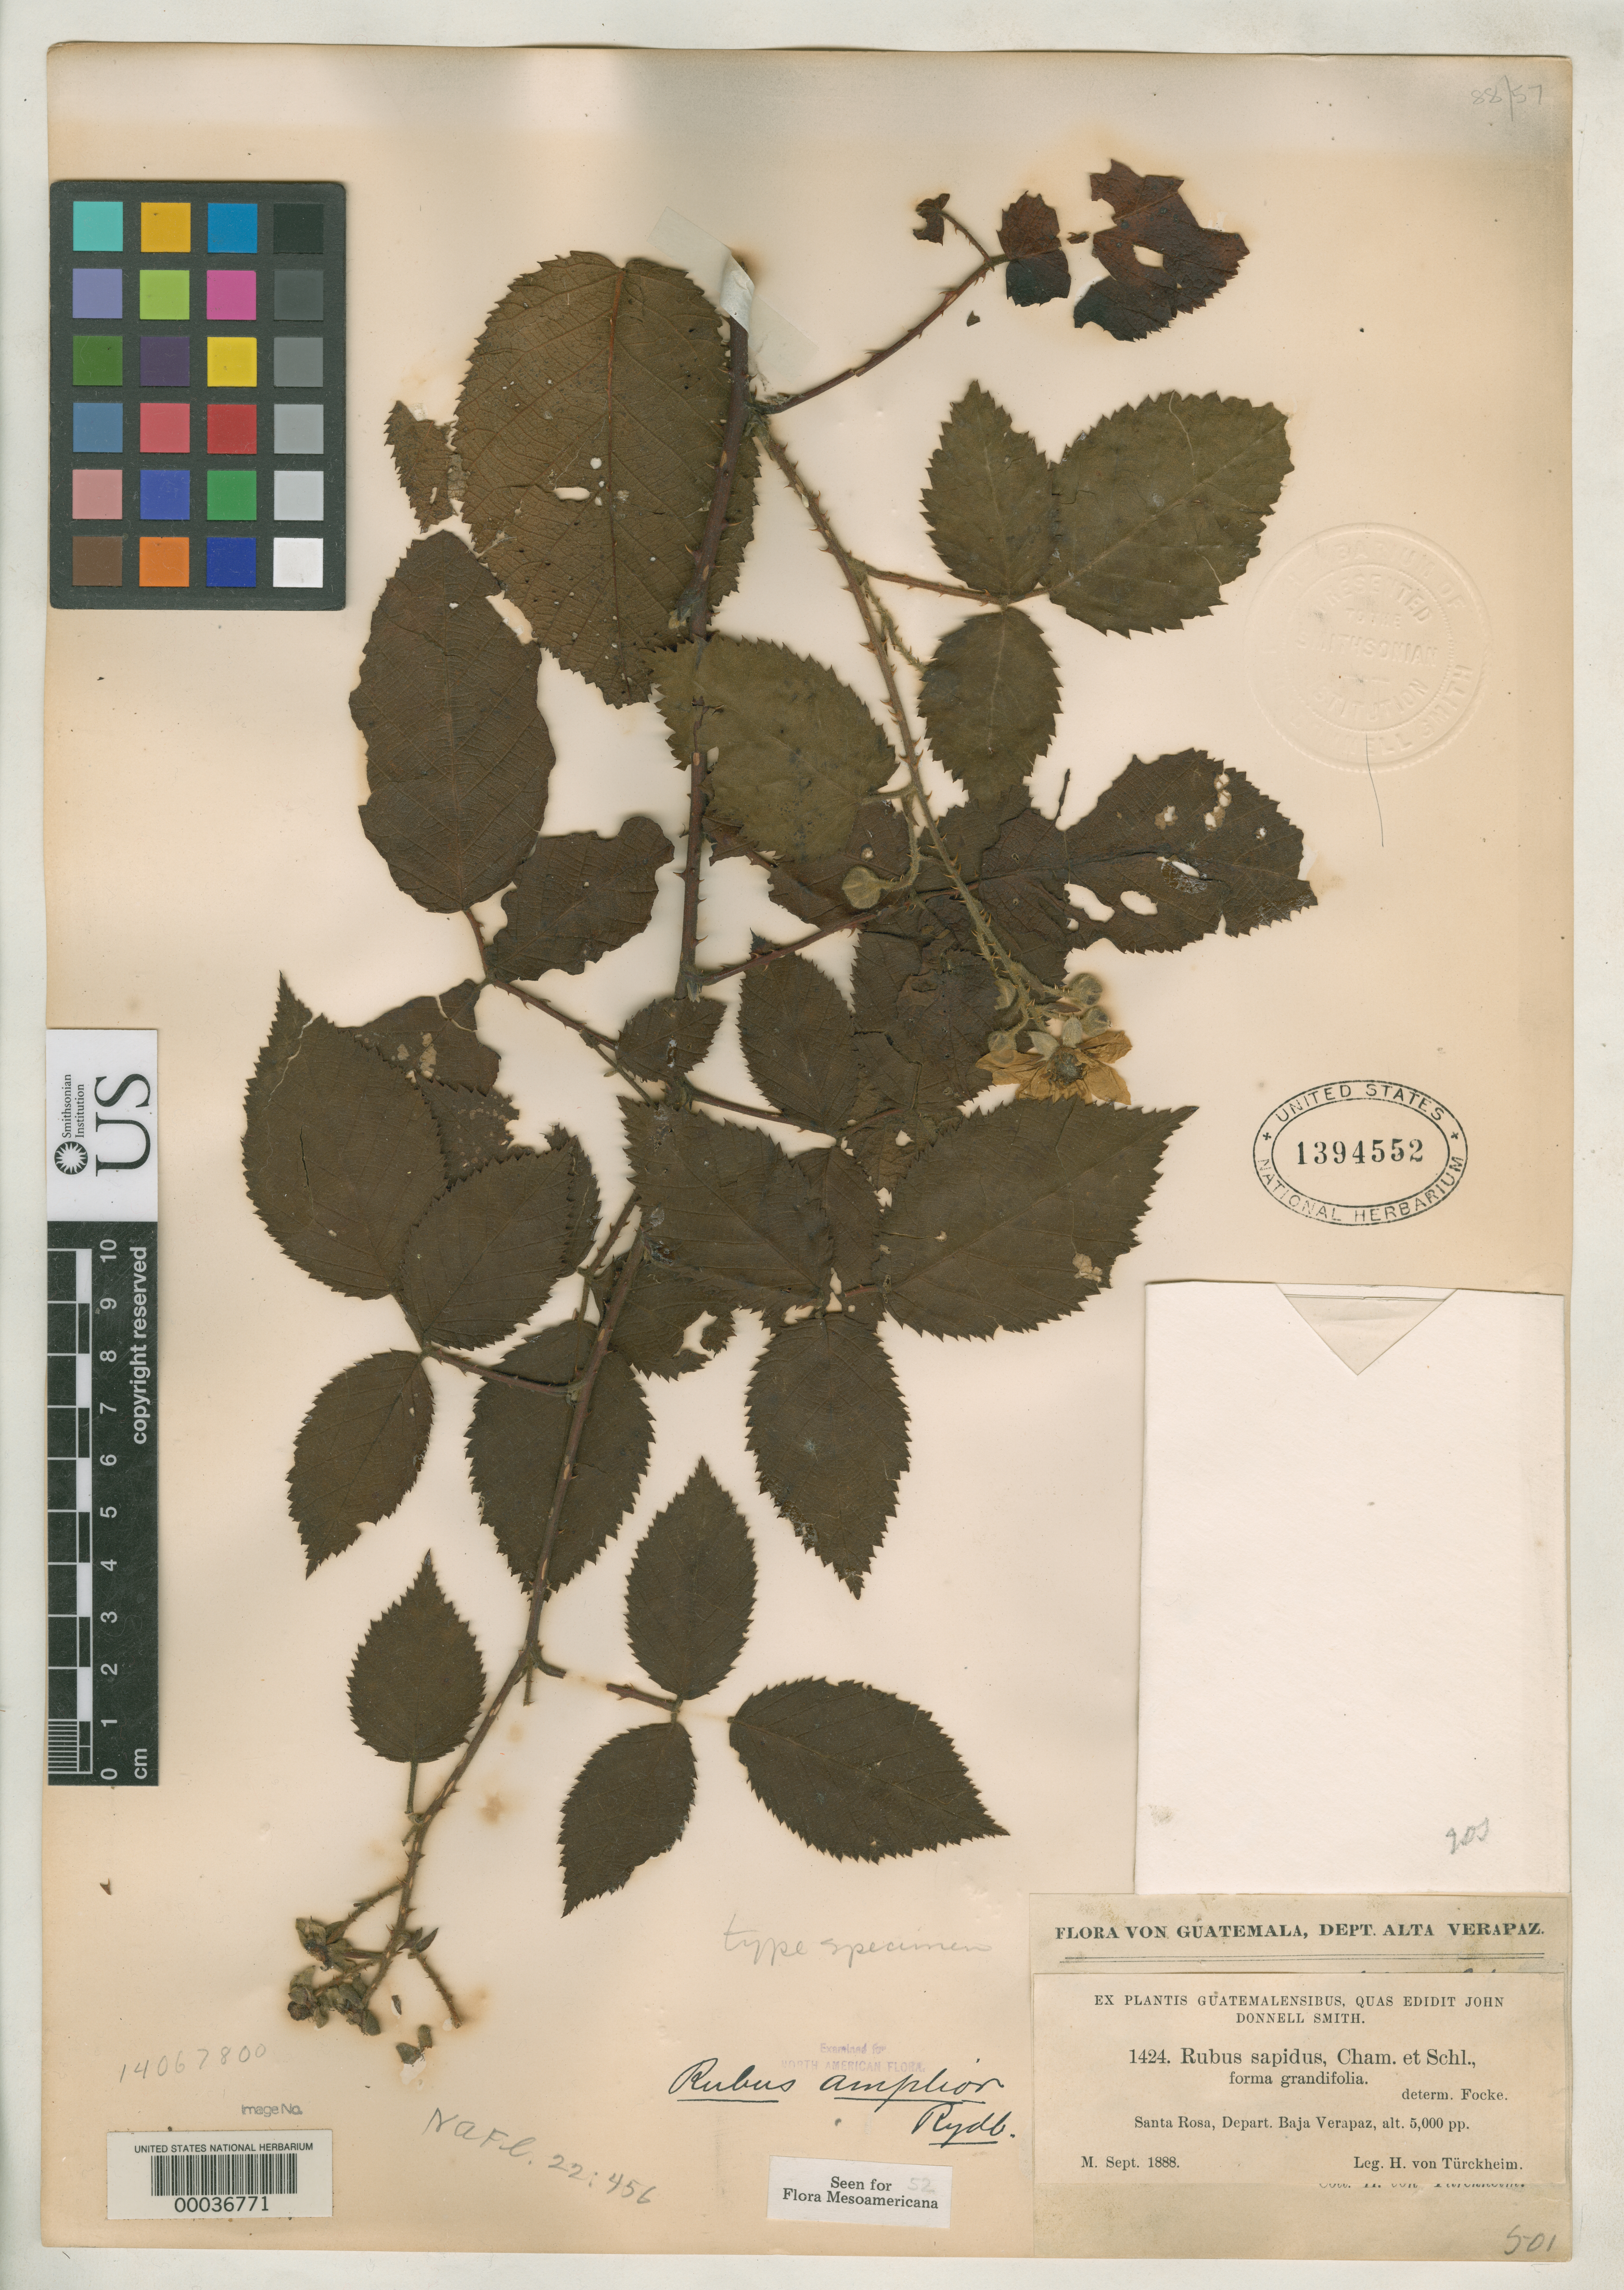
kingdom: Plantae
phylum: Tracheophyta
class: Magnoliopsida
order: Rosales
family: Rosaceae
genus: Rubus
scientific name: Rubus amplior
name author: Rydb.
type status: Holotype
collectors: H. von Türckheim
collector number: ex Pl. Guat. 1424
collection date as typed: Sep 1888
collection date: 1888-09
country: Guatemala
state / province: Baja Verapaz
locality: Santa Rosa.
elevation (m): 1524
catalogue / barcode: US 1394552